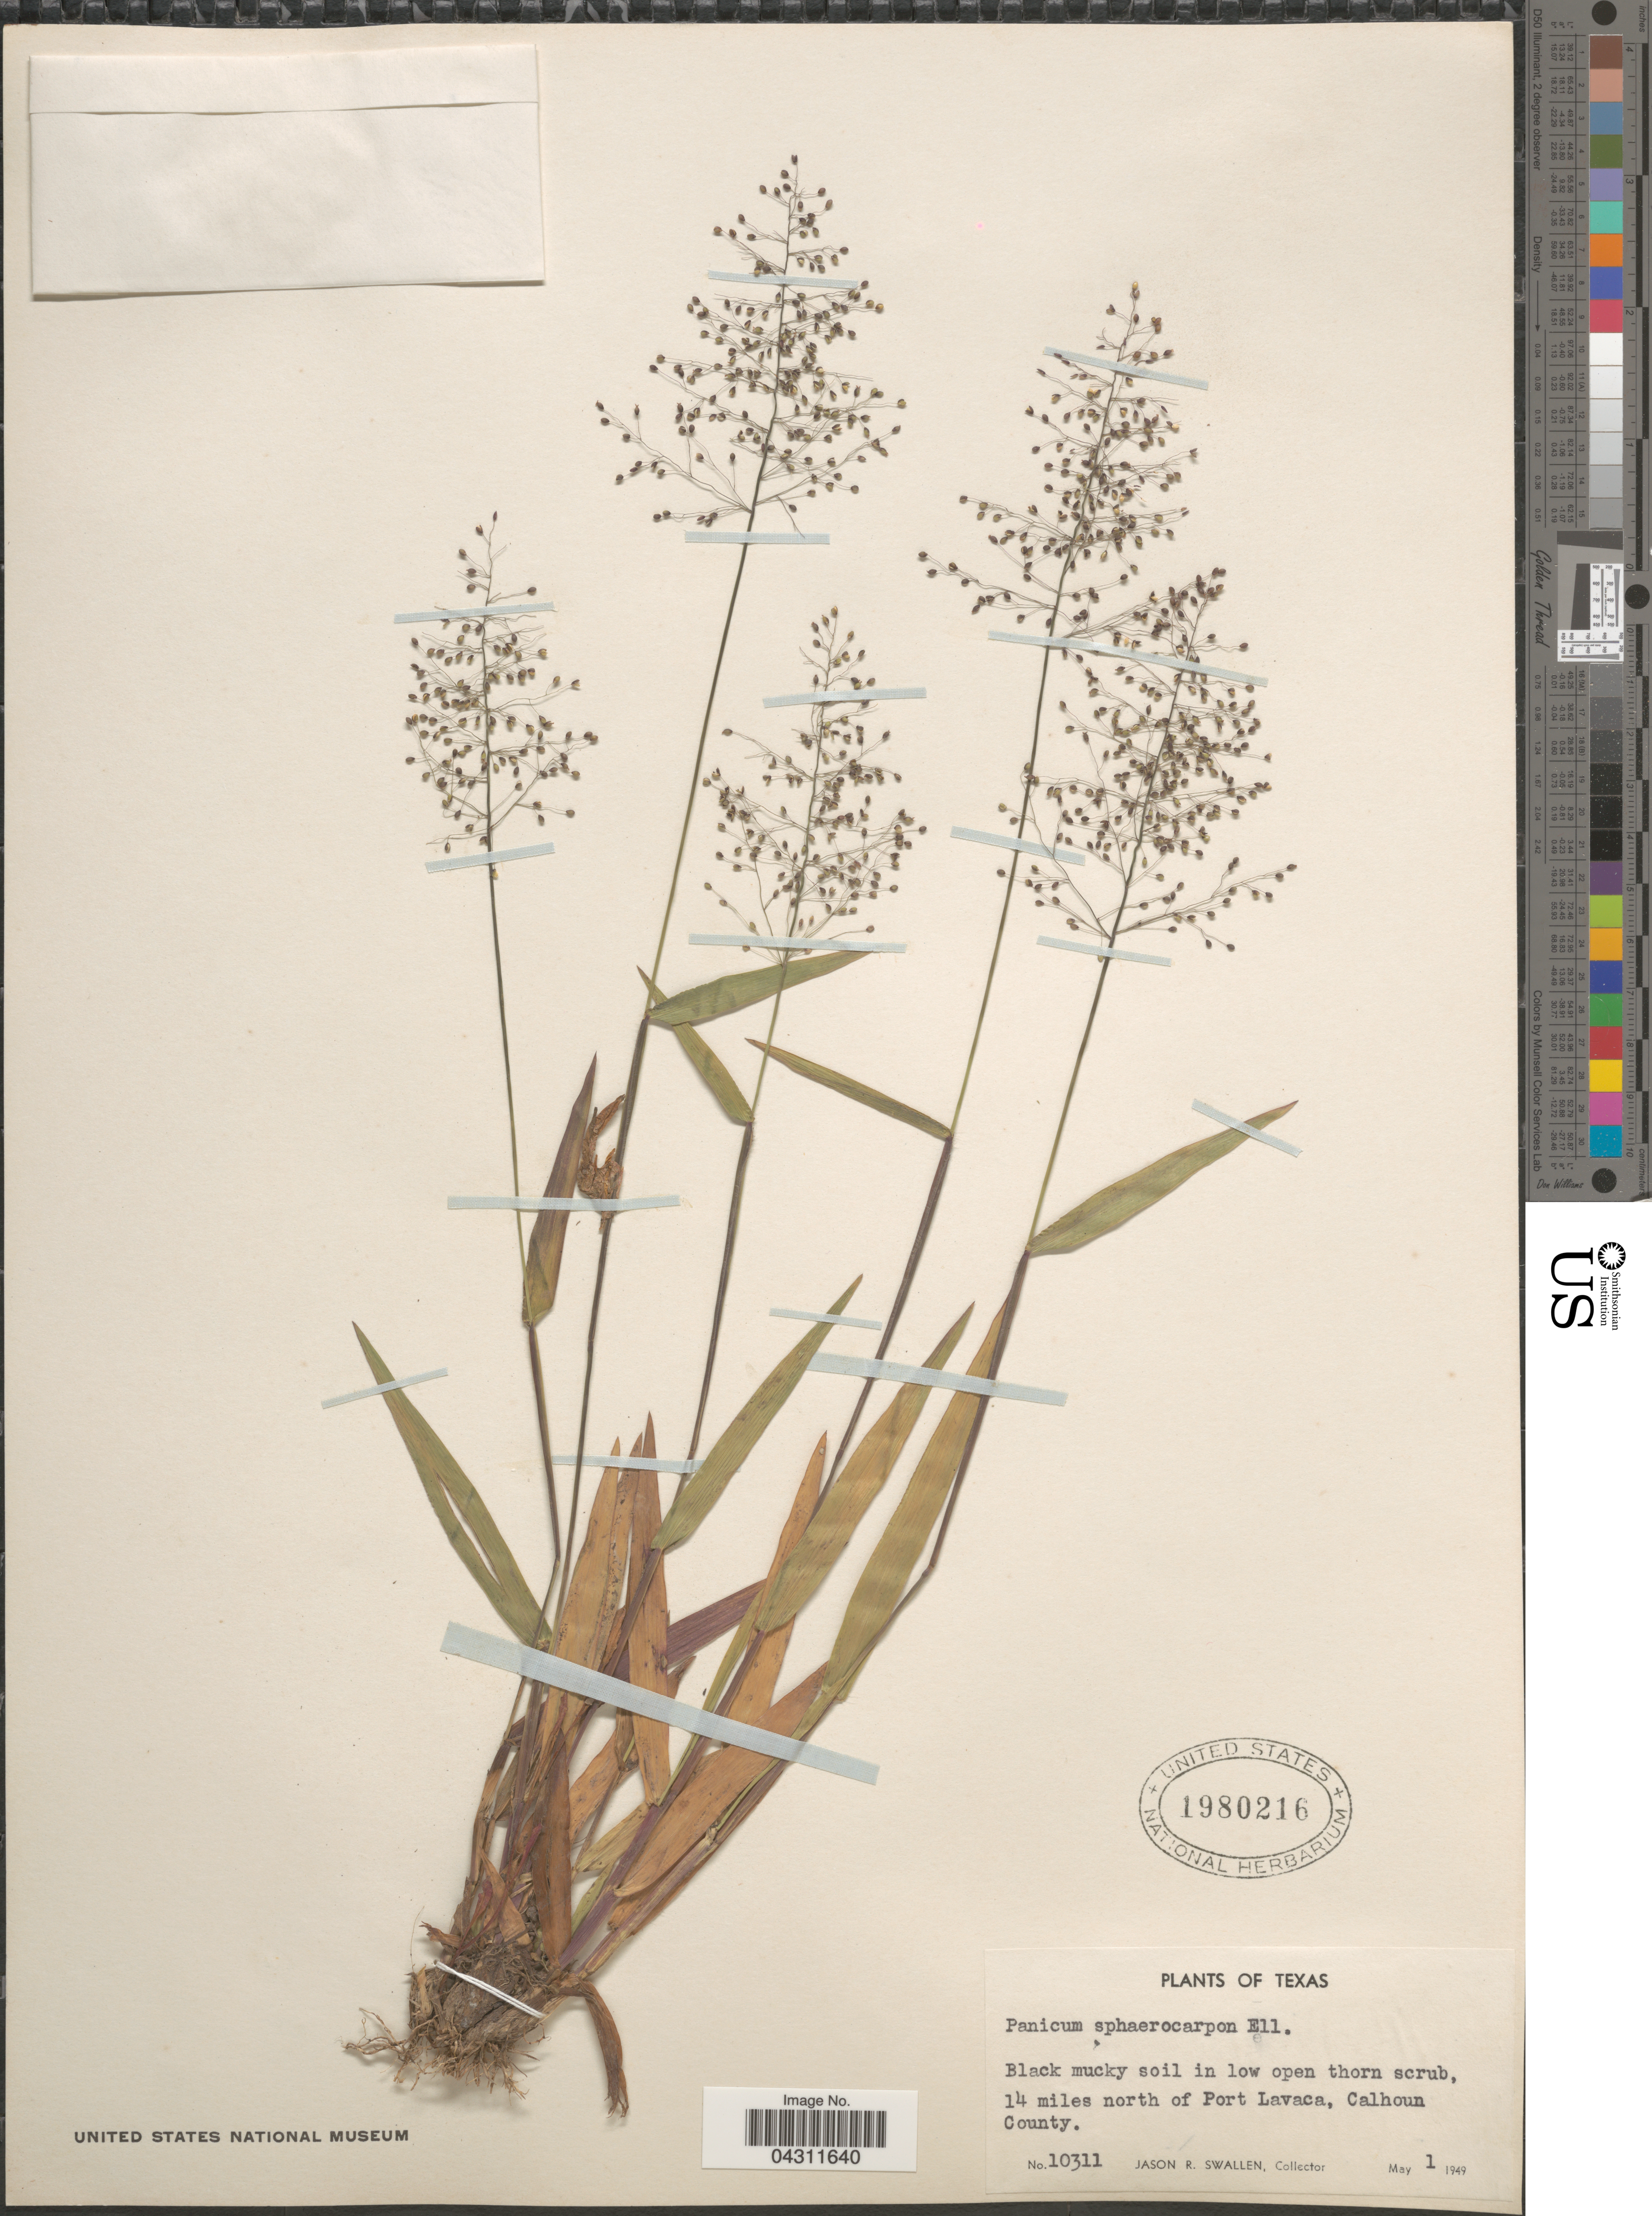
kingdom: Plantae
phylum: Tracheophyta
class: Liliopsida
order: Poales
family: Poaceae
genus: Dichanthelium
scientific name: Dichanthelium strigosum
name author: (Muhl. ex Elliott) Freckmann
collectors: J. R. Swallen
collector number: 10311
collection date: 1949-05-01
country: United States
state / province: Texas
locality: Black mucky soil in low open thorn scrub, 14 miles north of Port Lavaca, Calhoun County.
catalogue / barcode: US 1980216